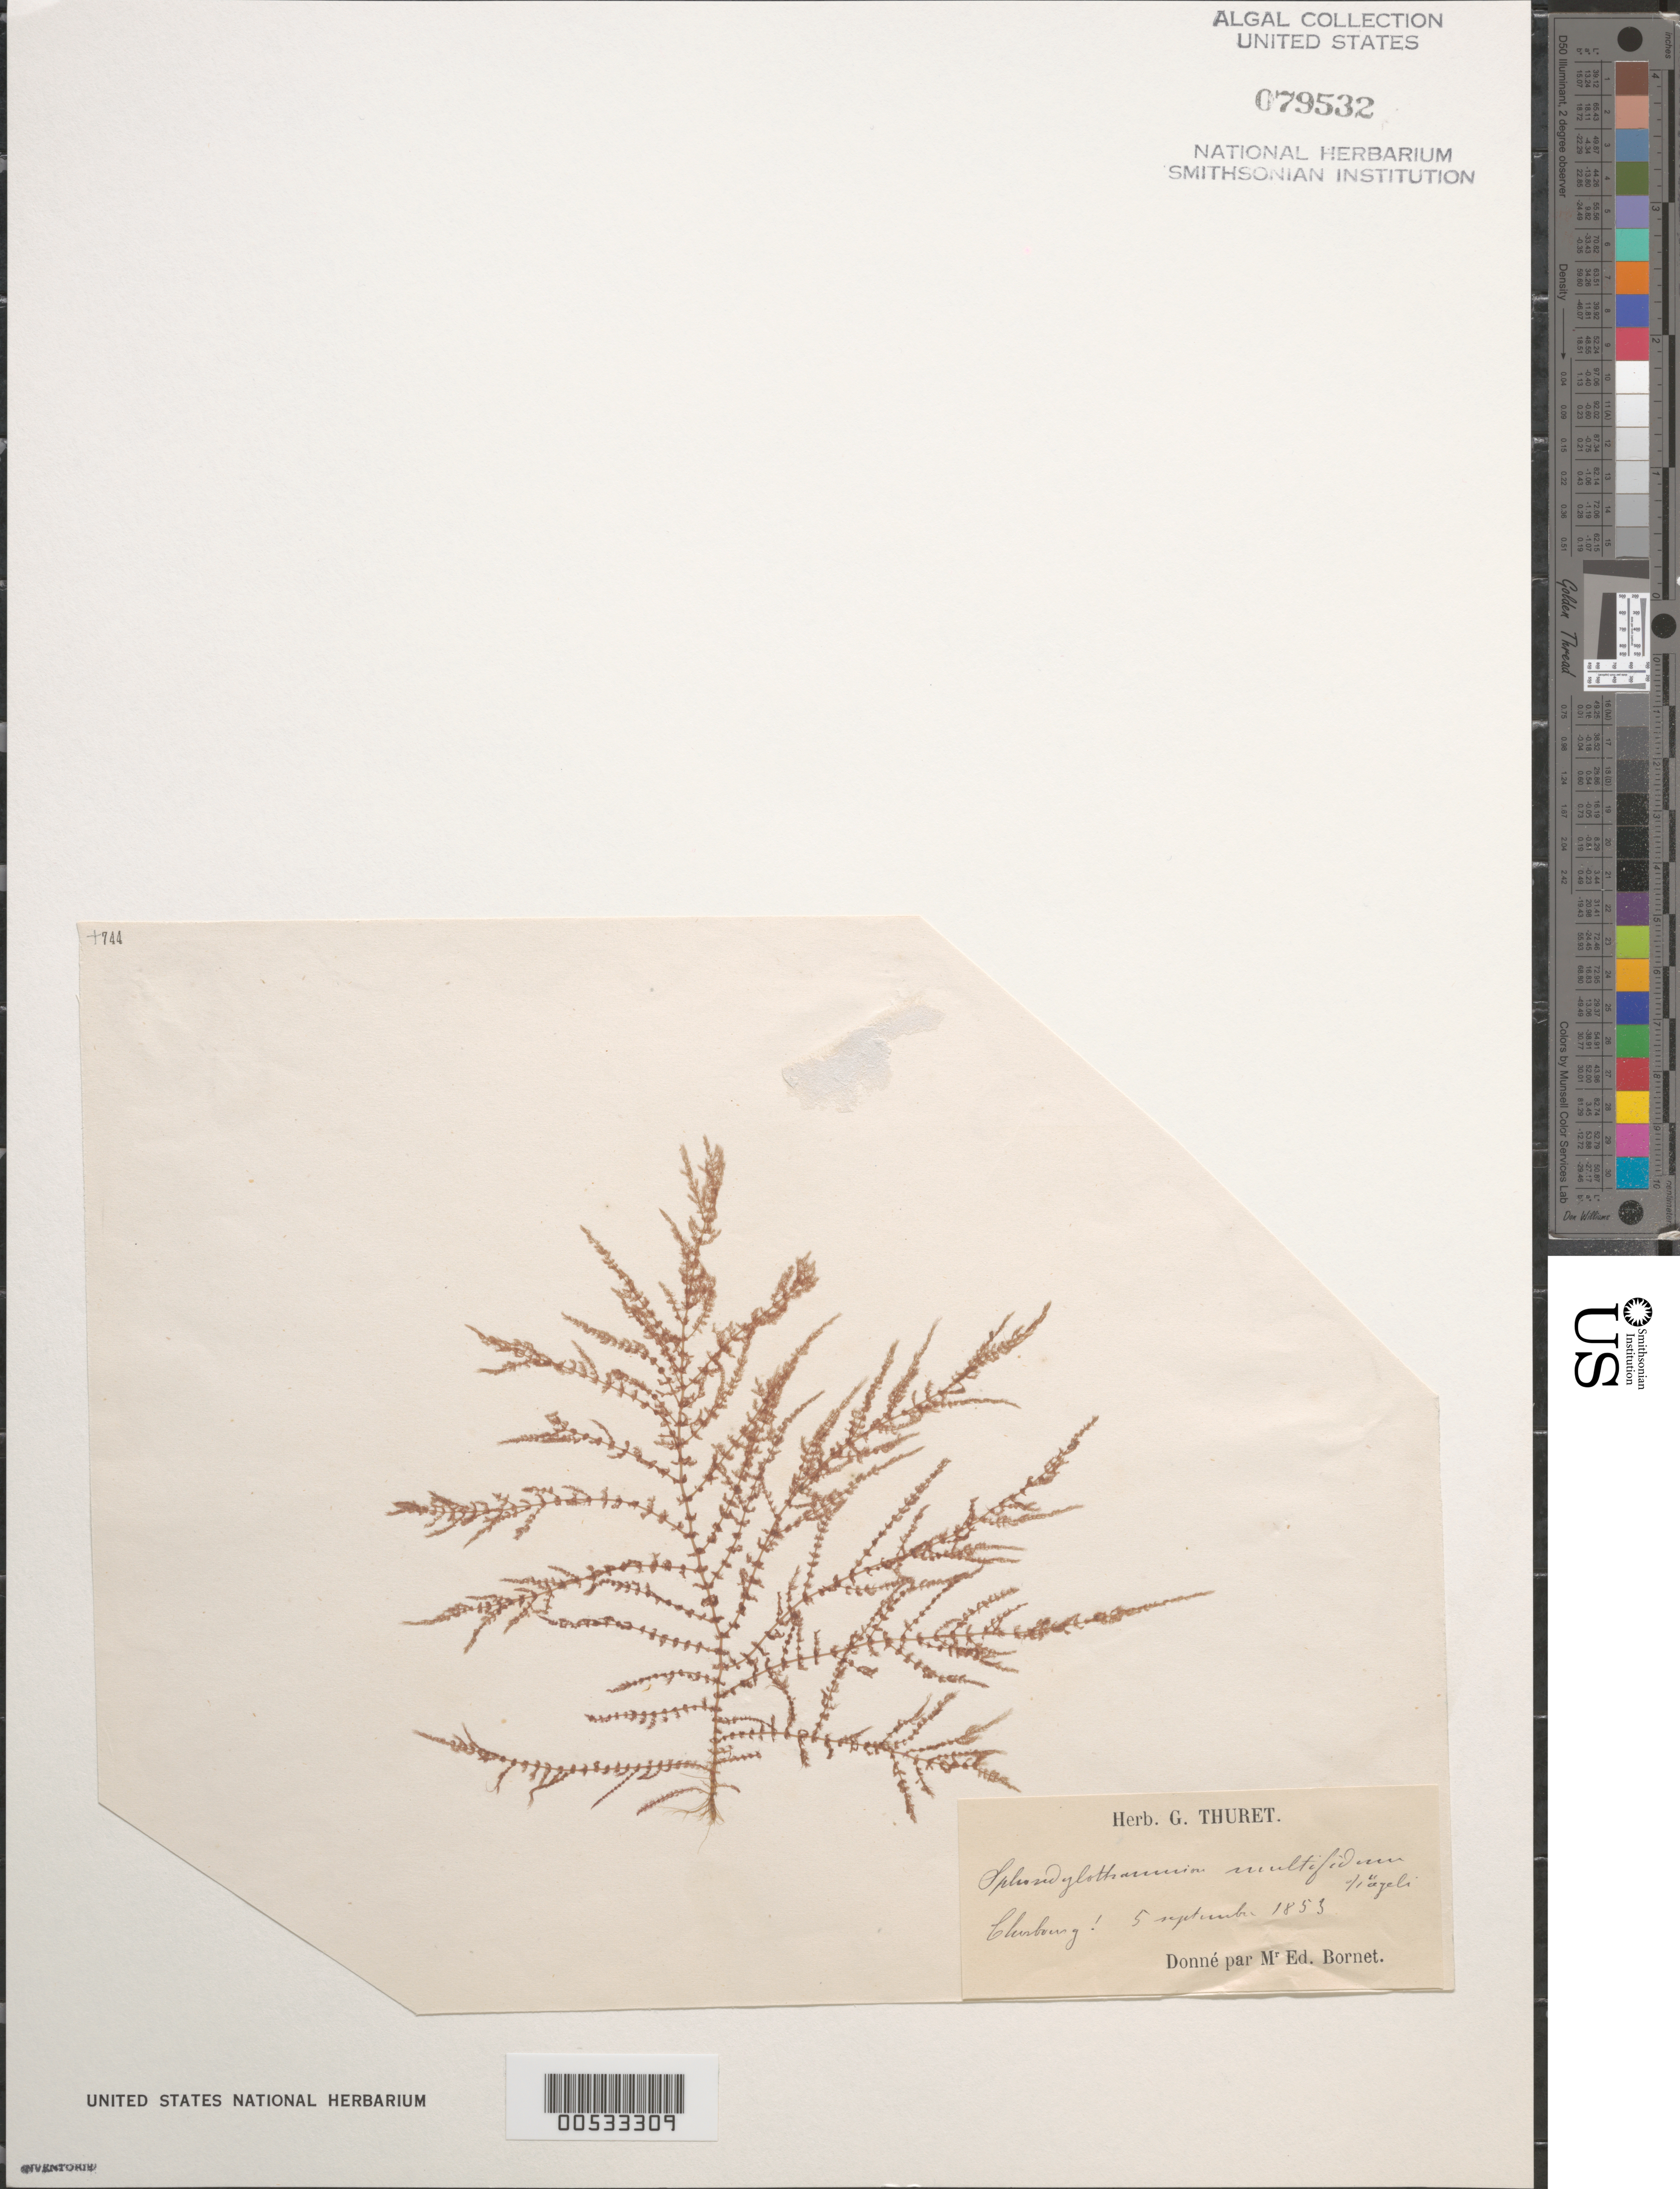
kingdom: Plantae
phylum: Rhodophyta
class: Florideophyceae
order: Ceramiales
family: Wrangeliaceae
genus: Sphondylothamnion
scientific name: Sphondylothamnion multifidum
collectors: Thuret, G. (herbarium)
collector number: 744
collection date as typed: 05 Sep 1853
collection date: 1853-09-05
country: France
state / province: Normandie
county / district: Manche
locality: Cherbourg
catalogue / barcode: US 79532